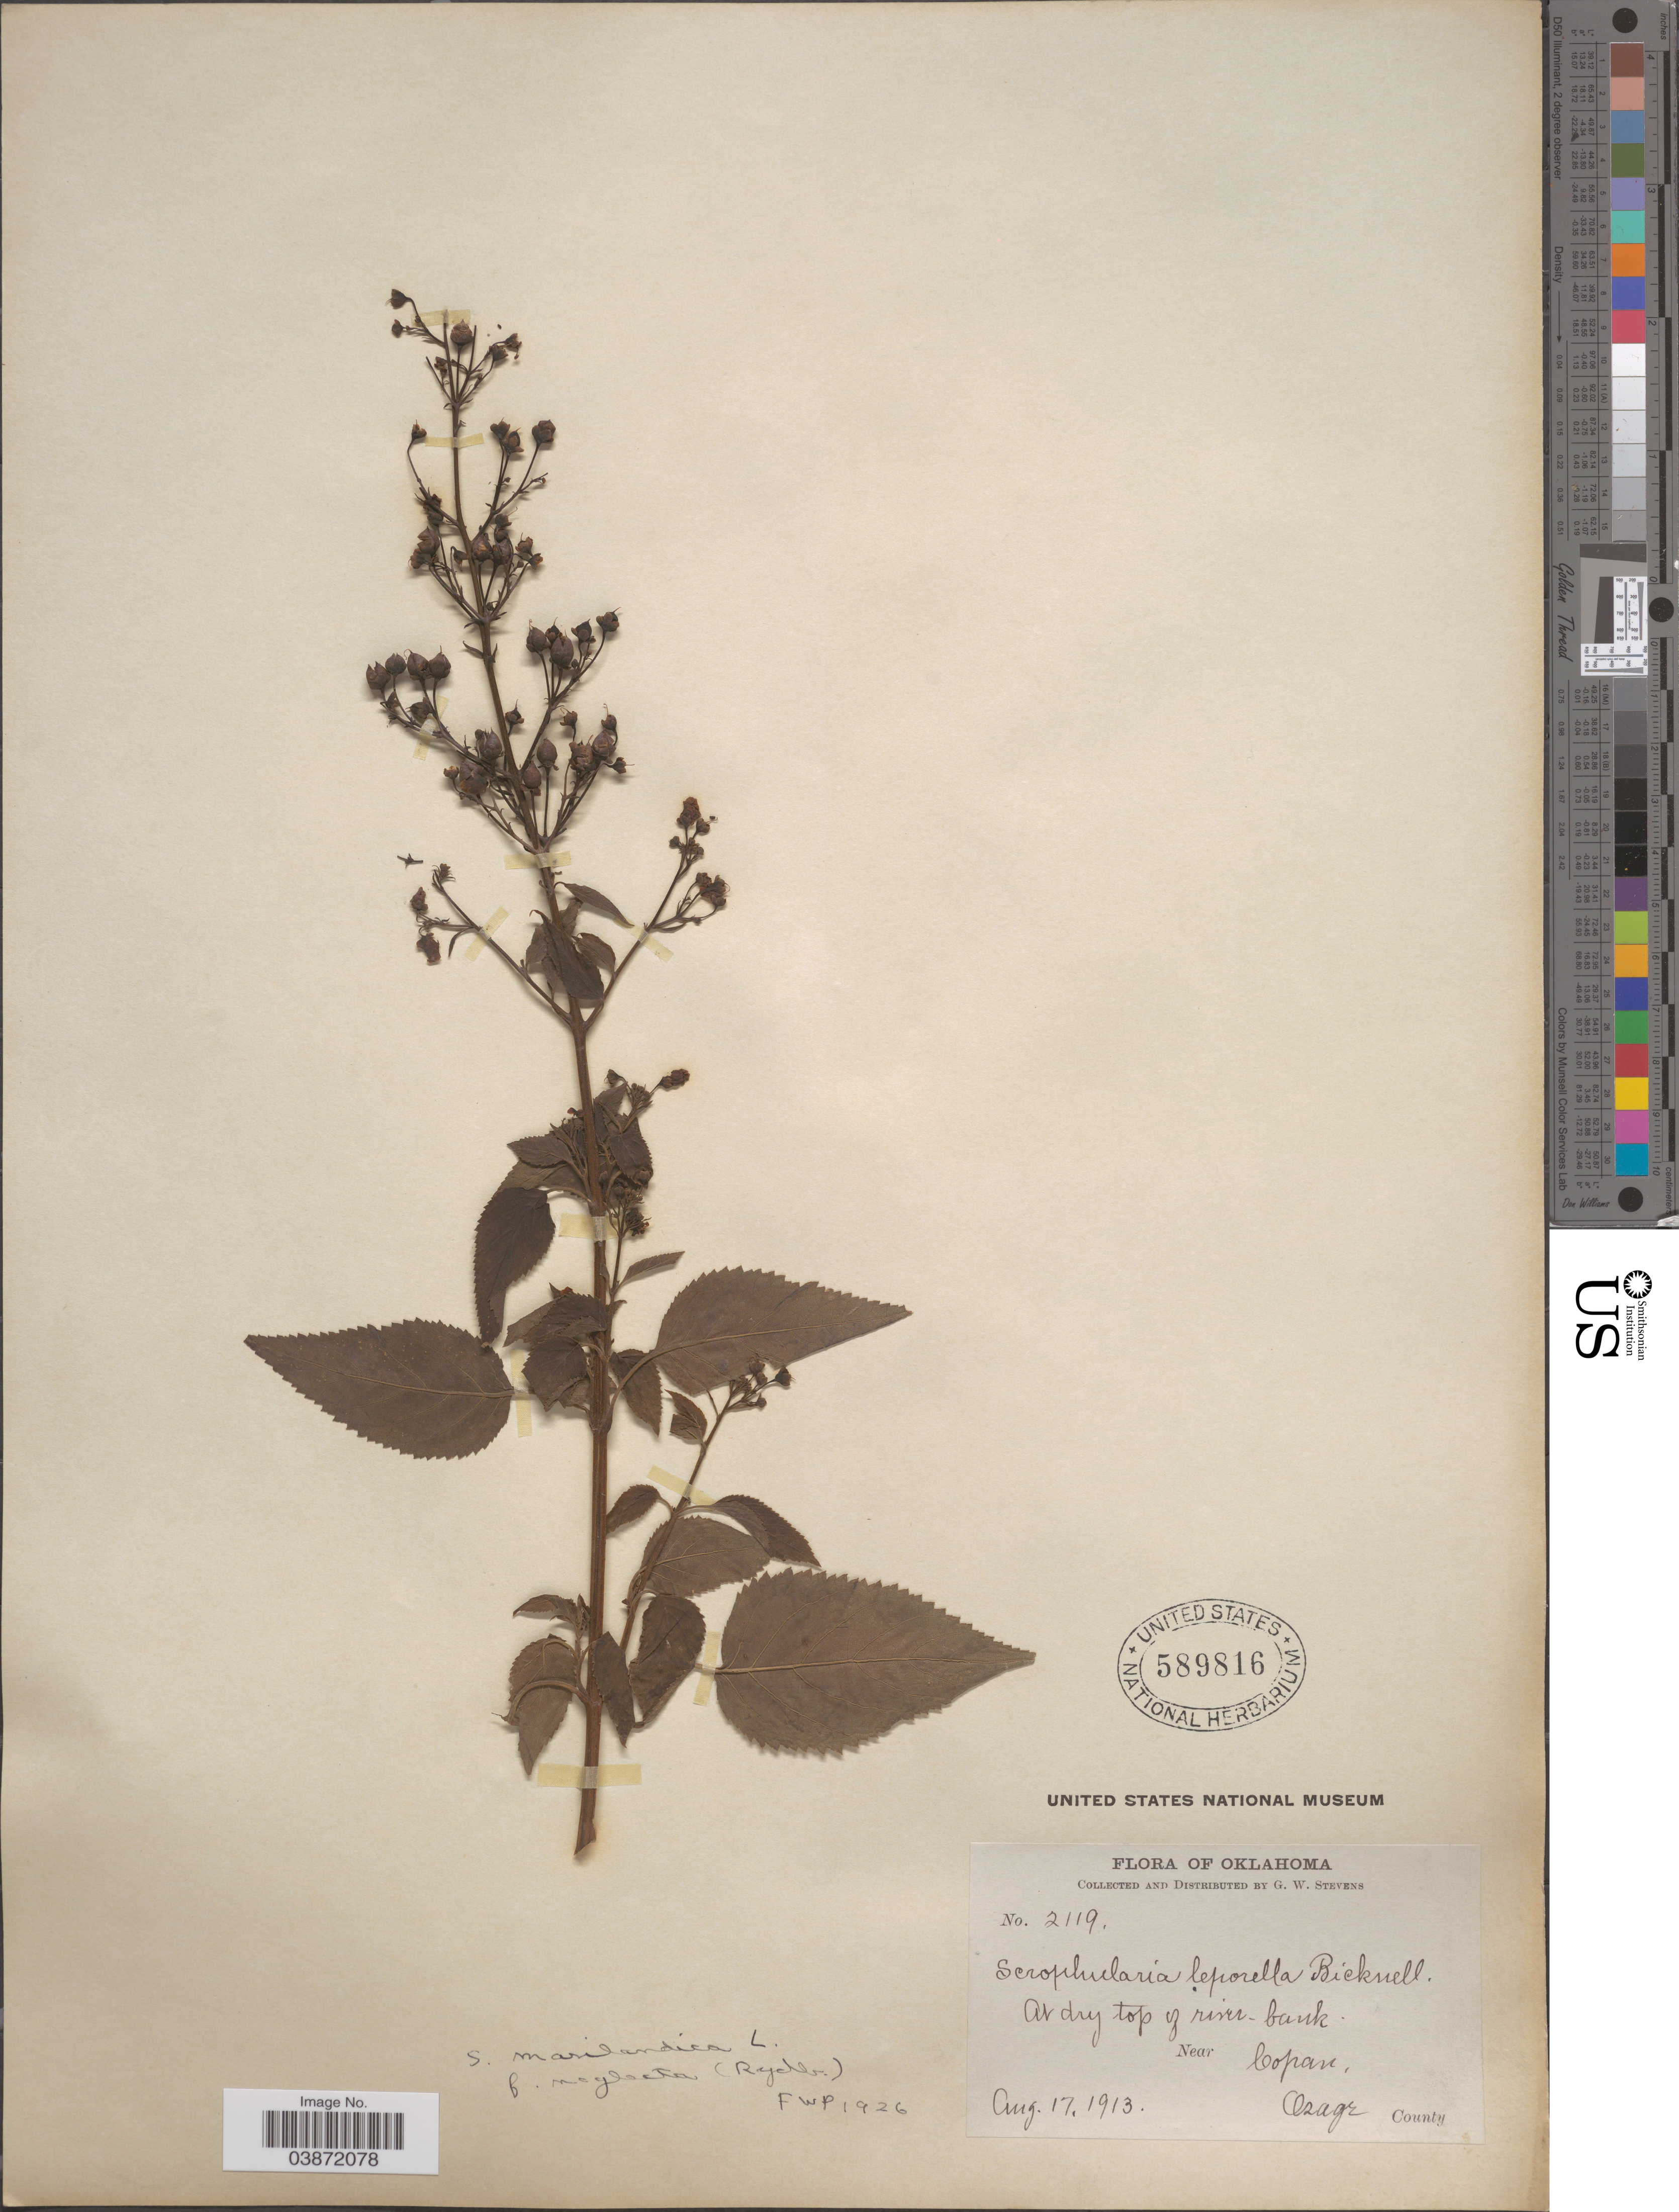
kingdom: Plantae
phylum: Tracheophyta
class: Magnoliopsida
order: Lamiales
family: Scrophulariaceae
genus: Scrophularia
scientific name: Scrophularia marilandica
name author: L.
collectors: G. W. Stevens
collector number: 2119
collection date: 1913-08-17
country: United States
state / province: Oklahoma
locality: Near Copan. Osage County.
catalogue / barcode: US 589816